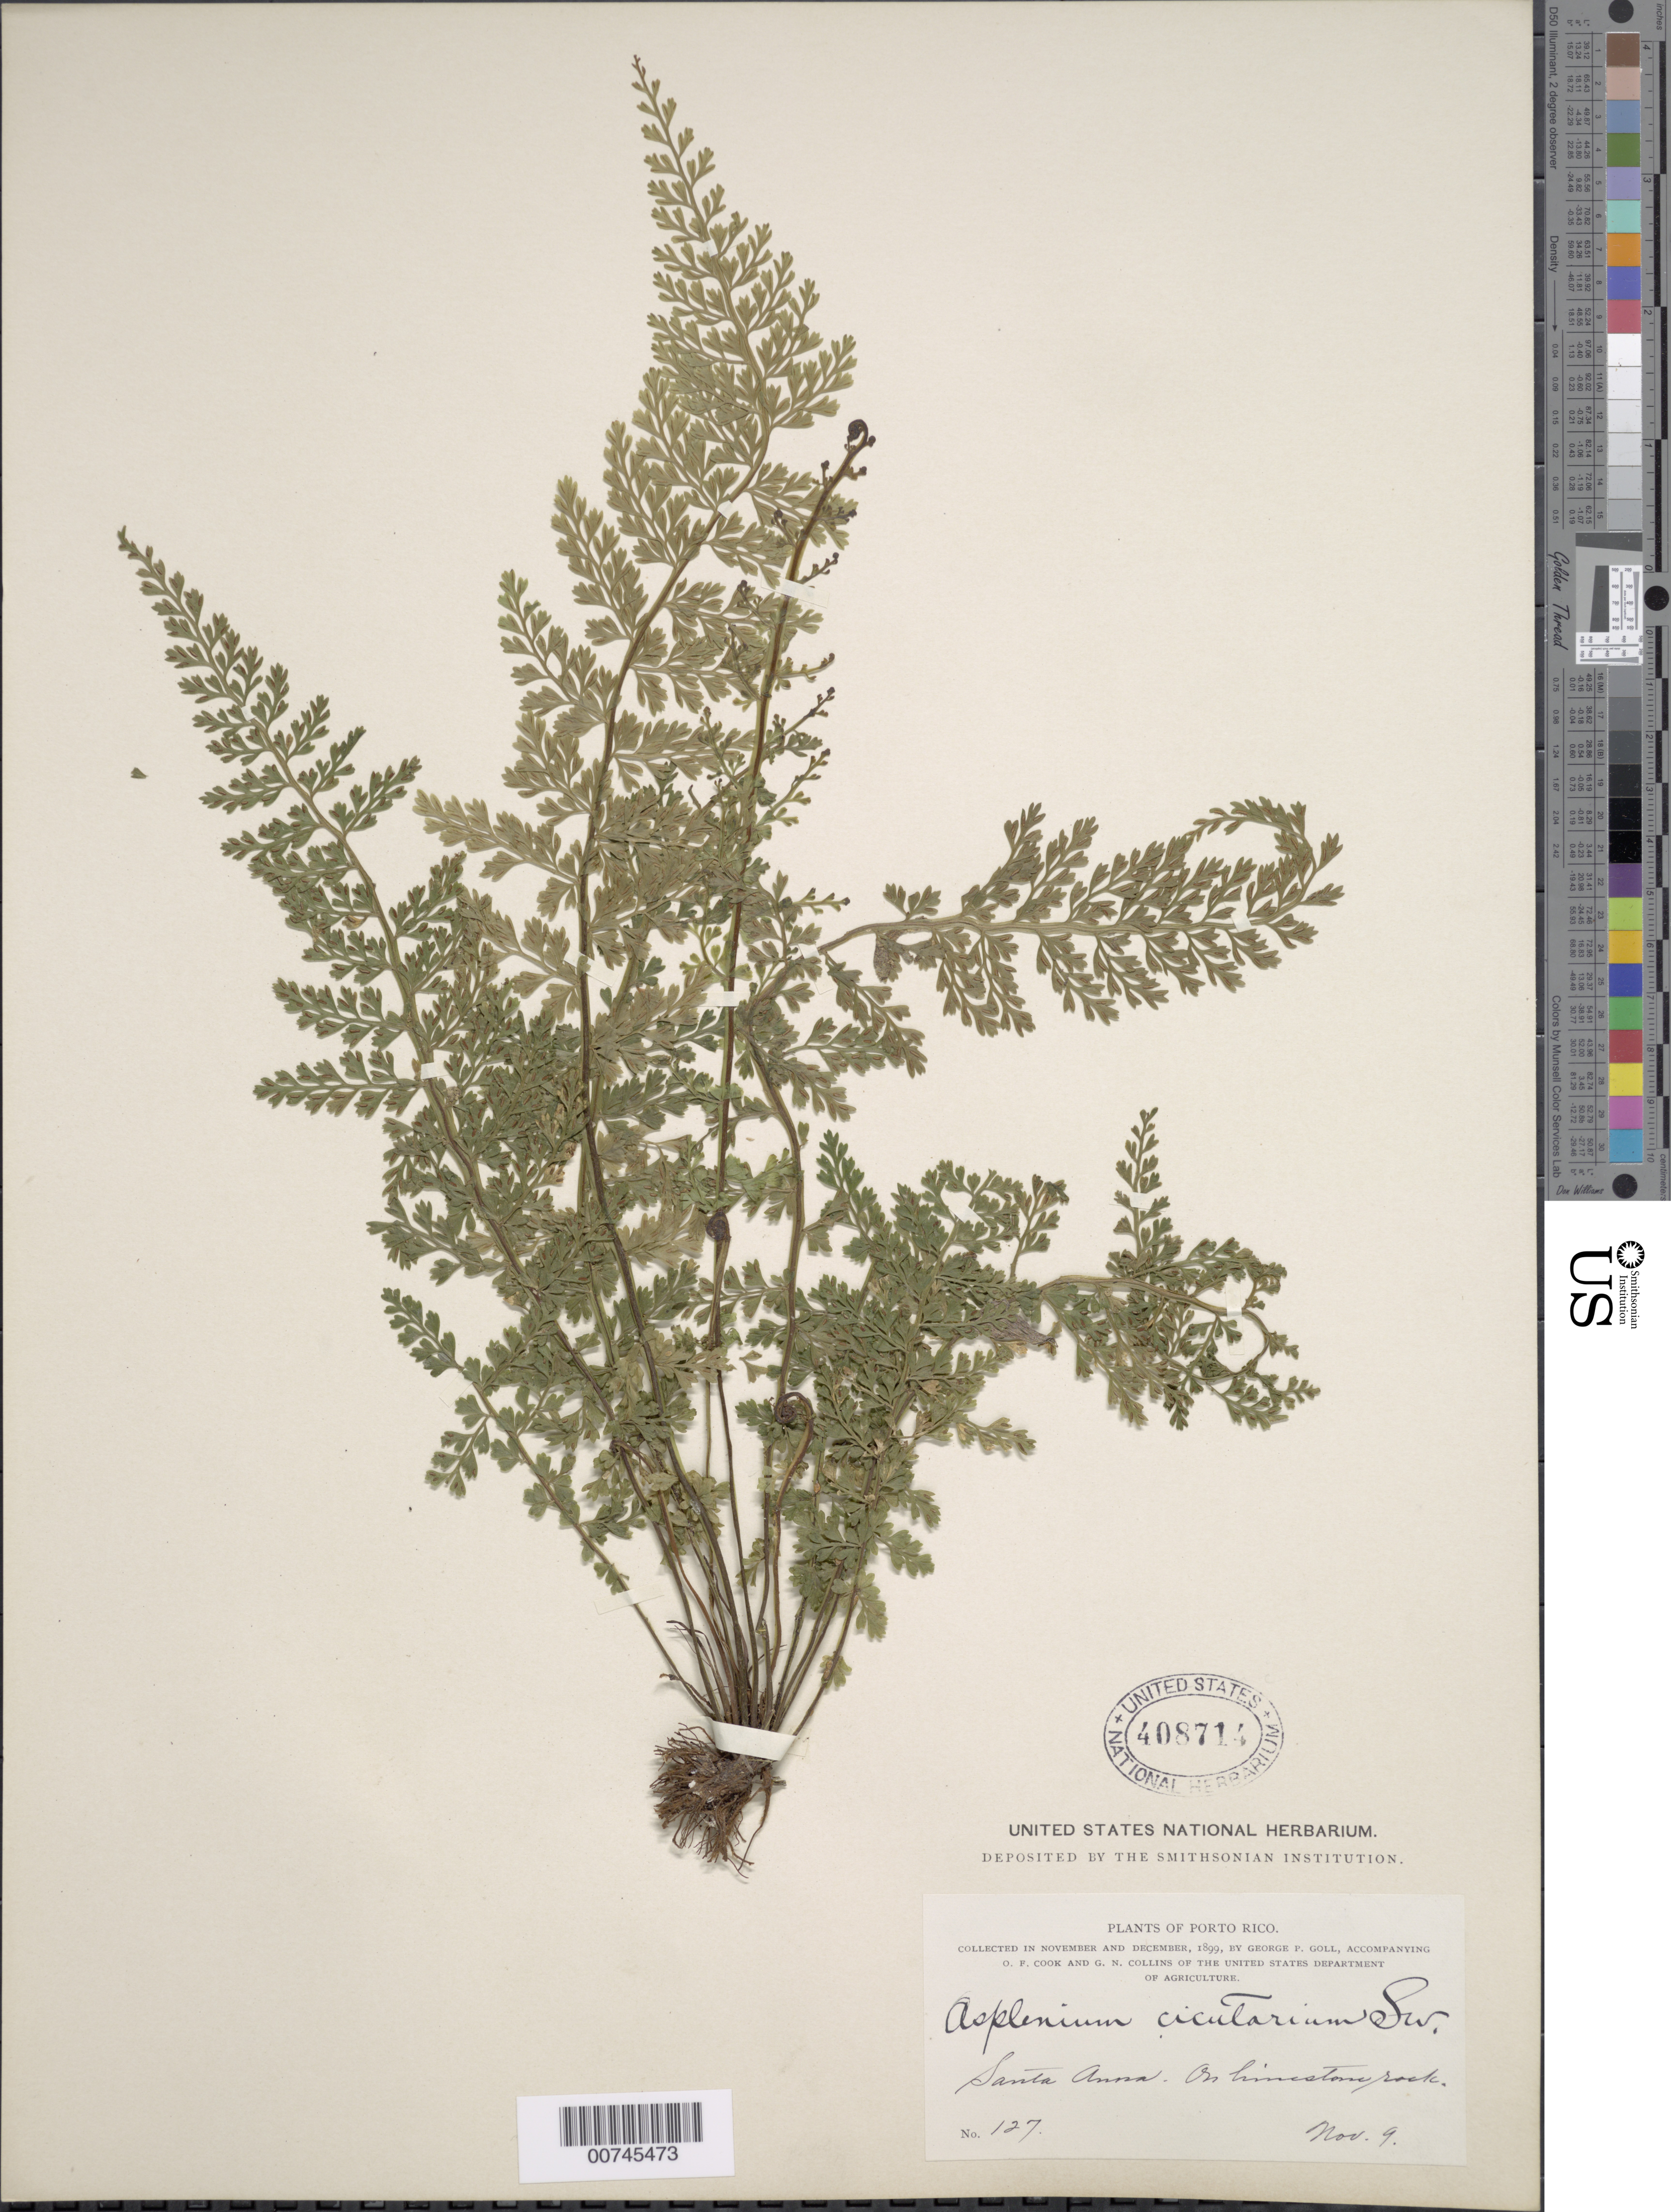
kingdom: Plantae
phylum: Tracheophyta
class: Polypodiopsida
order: Polypodiales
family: Aspleniaceae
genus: Asplenium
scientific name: Asplenium cristatum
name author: Lam.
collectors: G. Goll, O. F. Cook & G. N. Collins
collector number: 127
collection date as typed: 09 Nov 1899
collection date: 1899-11-09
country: Puerto Rico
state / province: San Juan (?)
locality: Santa Anna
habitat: On limestone rocks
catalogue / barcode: US 408714